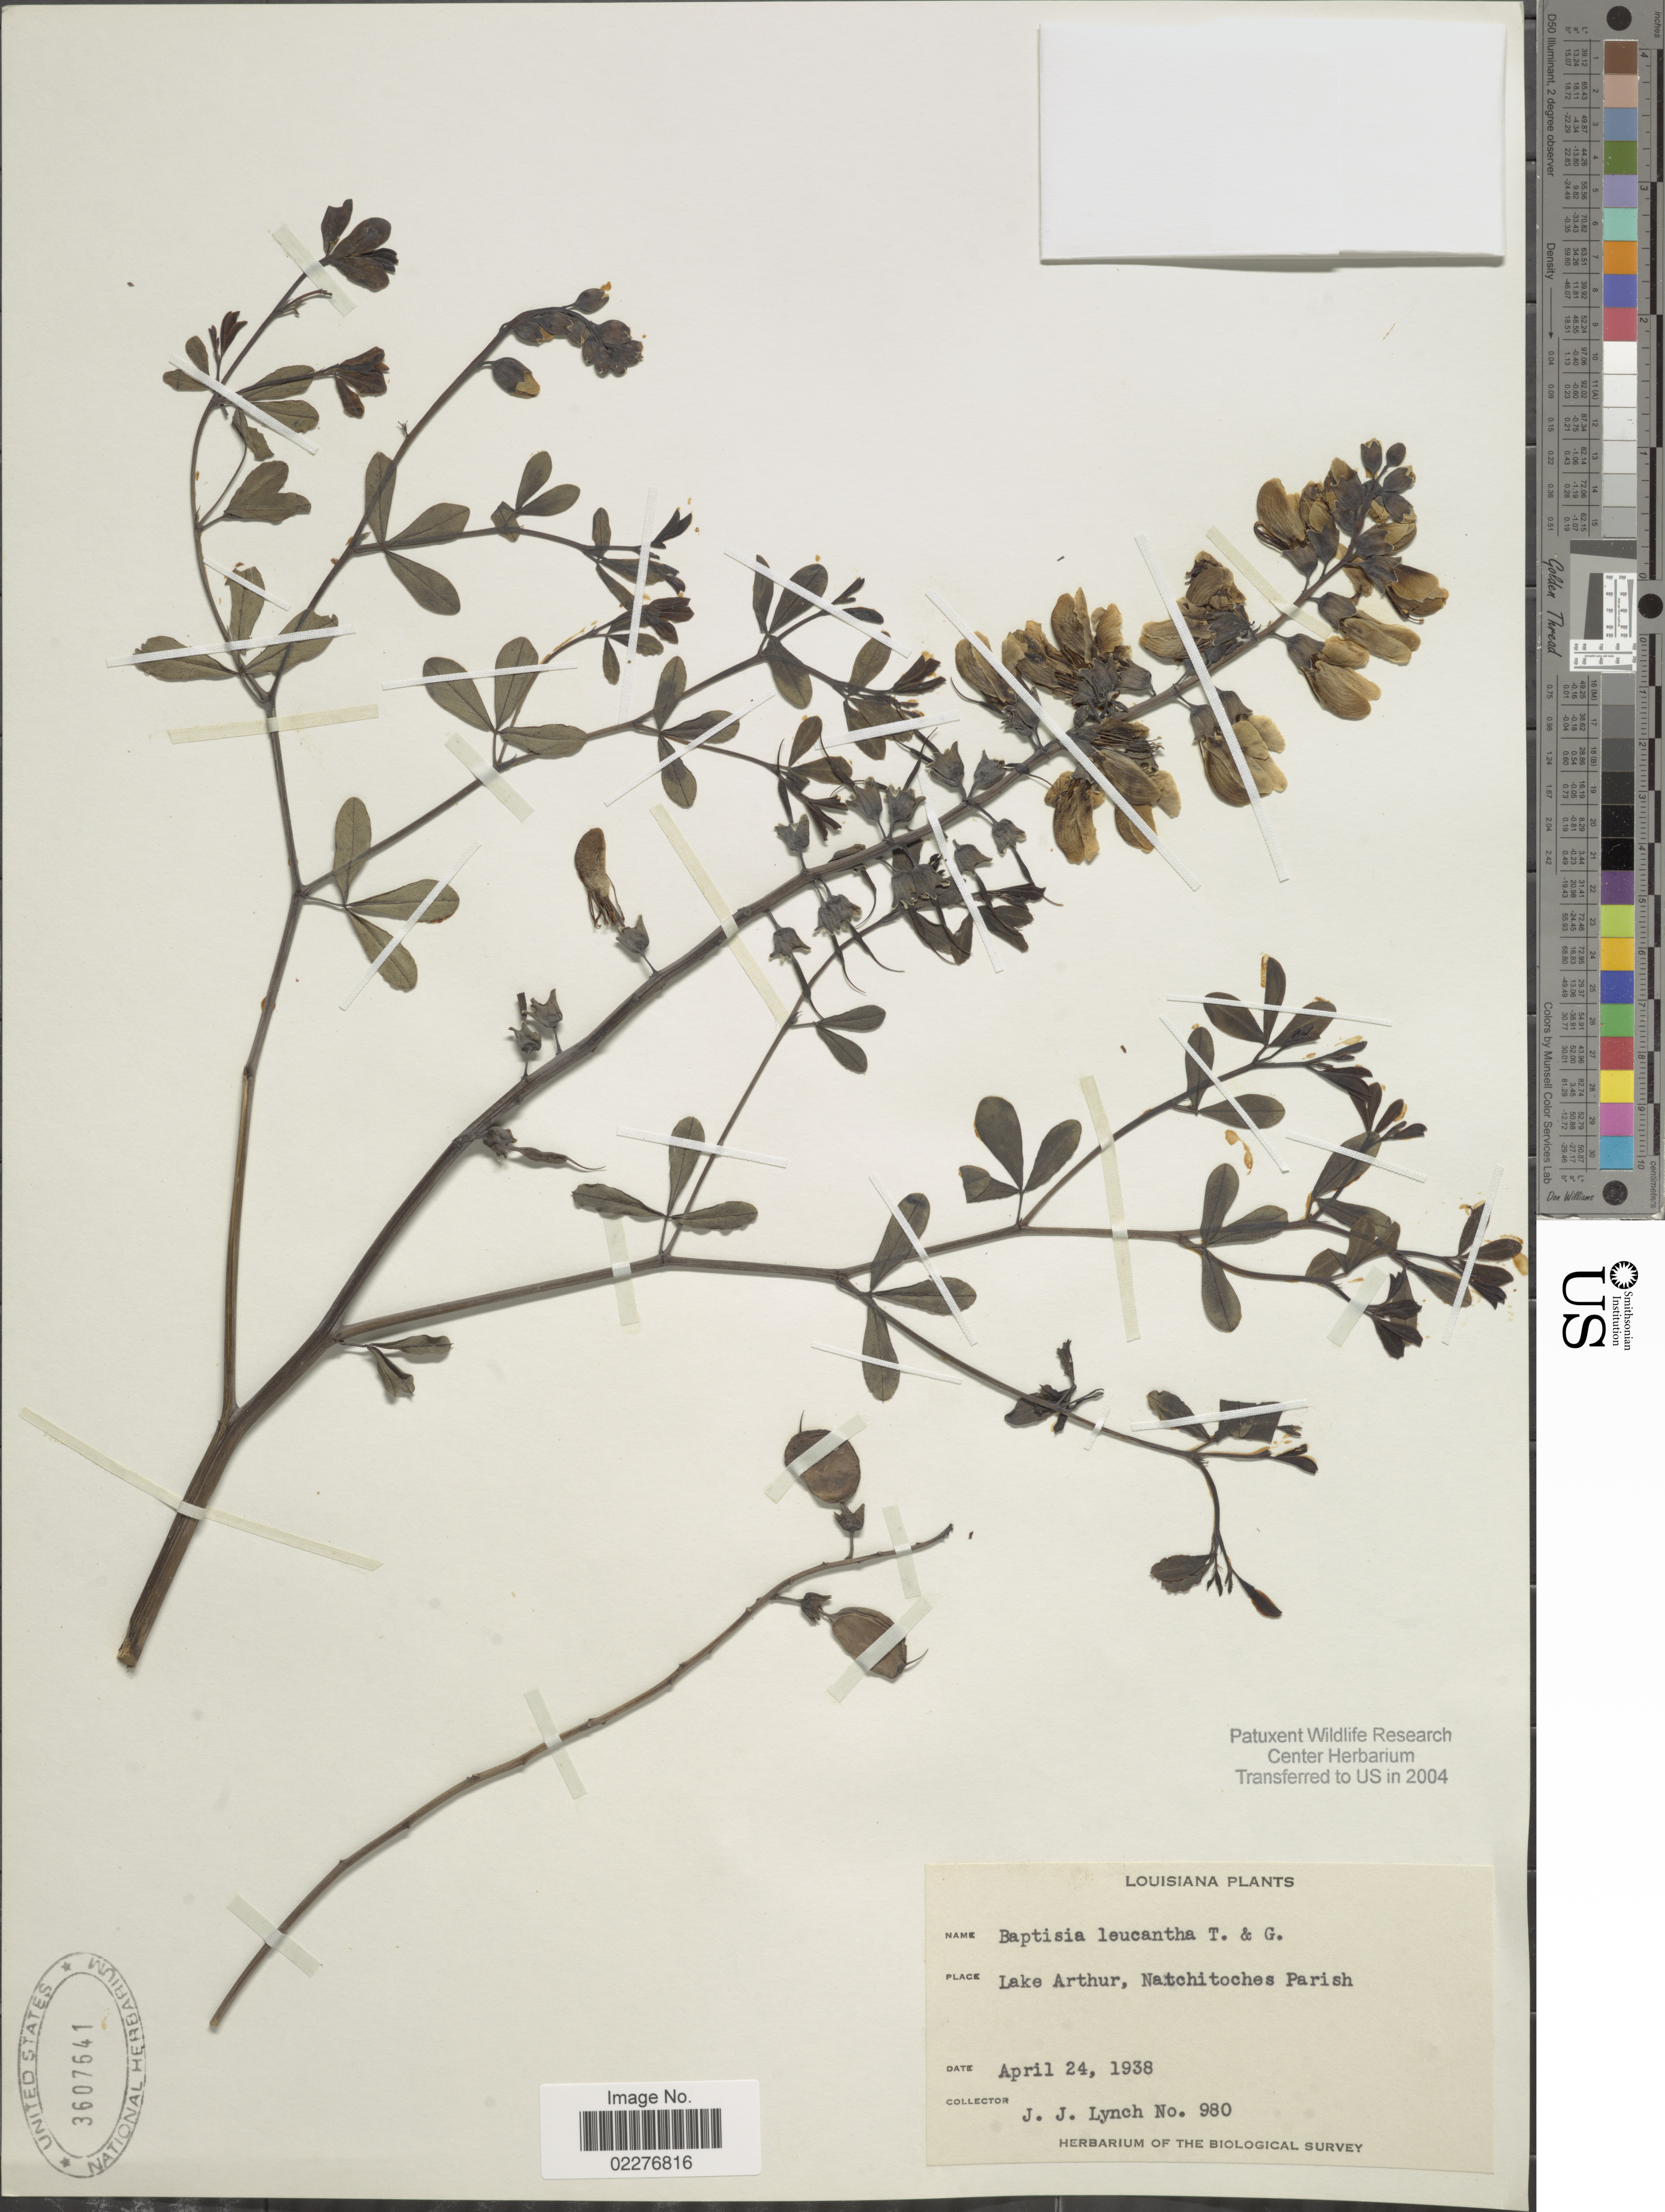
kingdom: Plantae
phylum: Tracheophyta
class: Magnoliopsida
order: Fabales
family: Fabaceae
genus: Baptisia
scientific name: Baptisia leucantha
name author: Torr. & A. Gray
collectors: J. Lynch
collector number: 980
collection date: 1938-04-24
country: United States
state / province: Louisiana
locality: Lake Arthur, Natchitoches Parish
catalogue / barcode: US 3607641